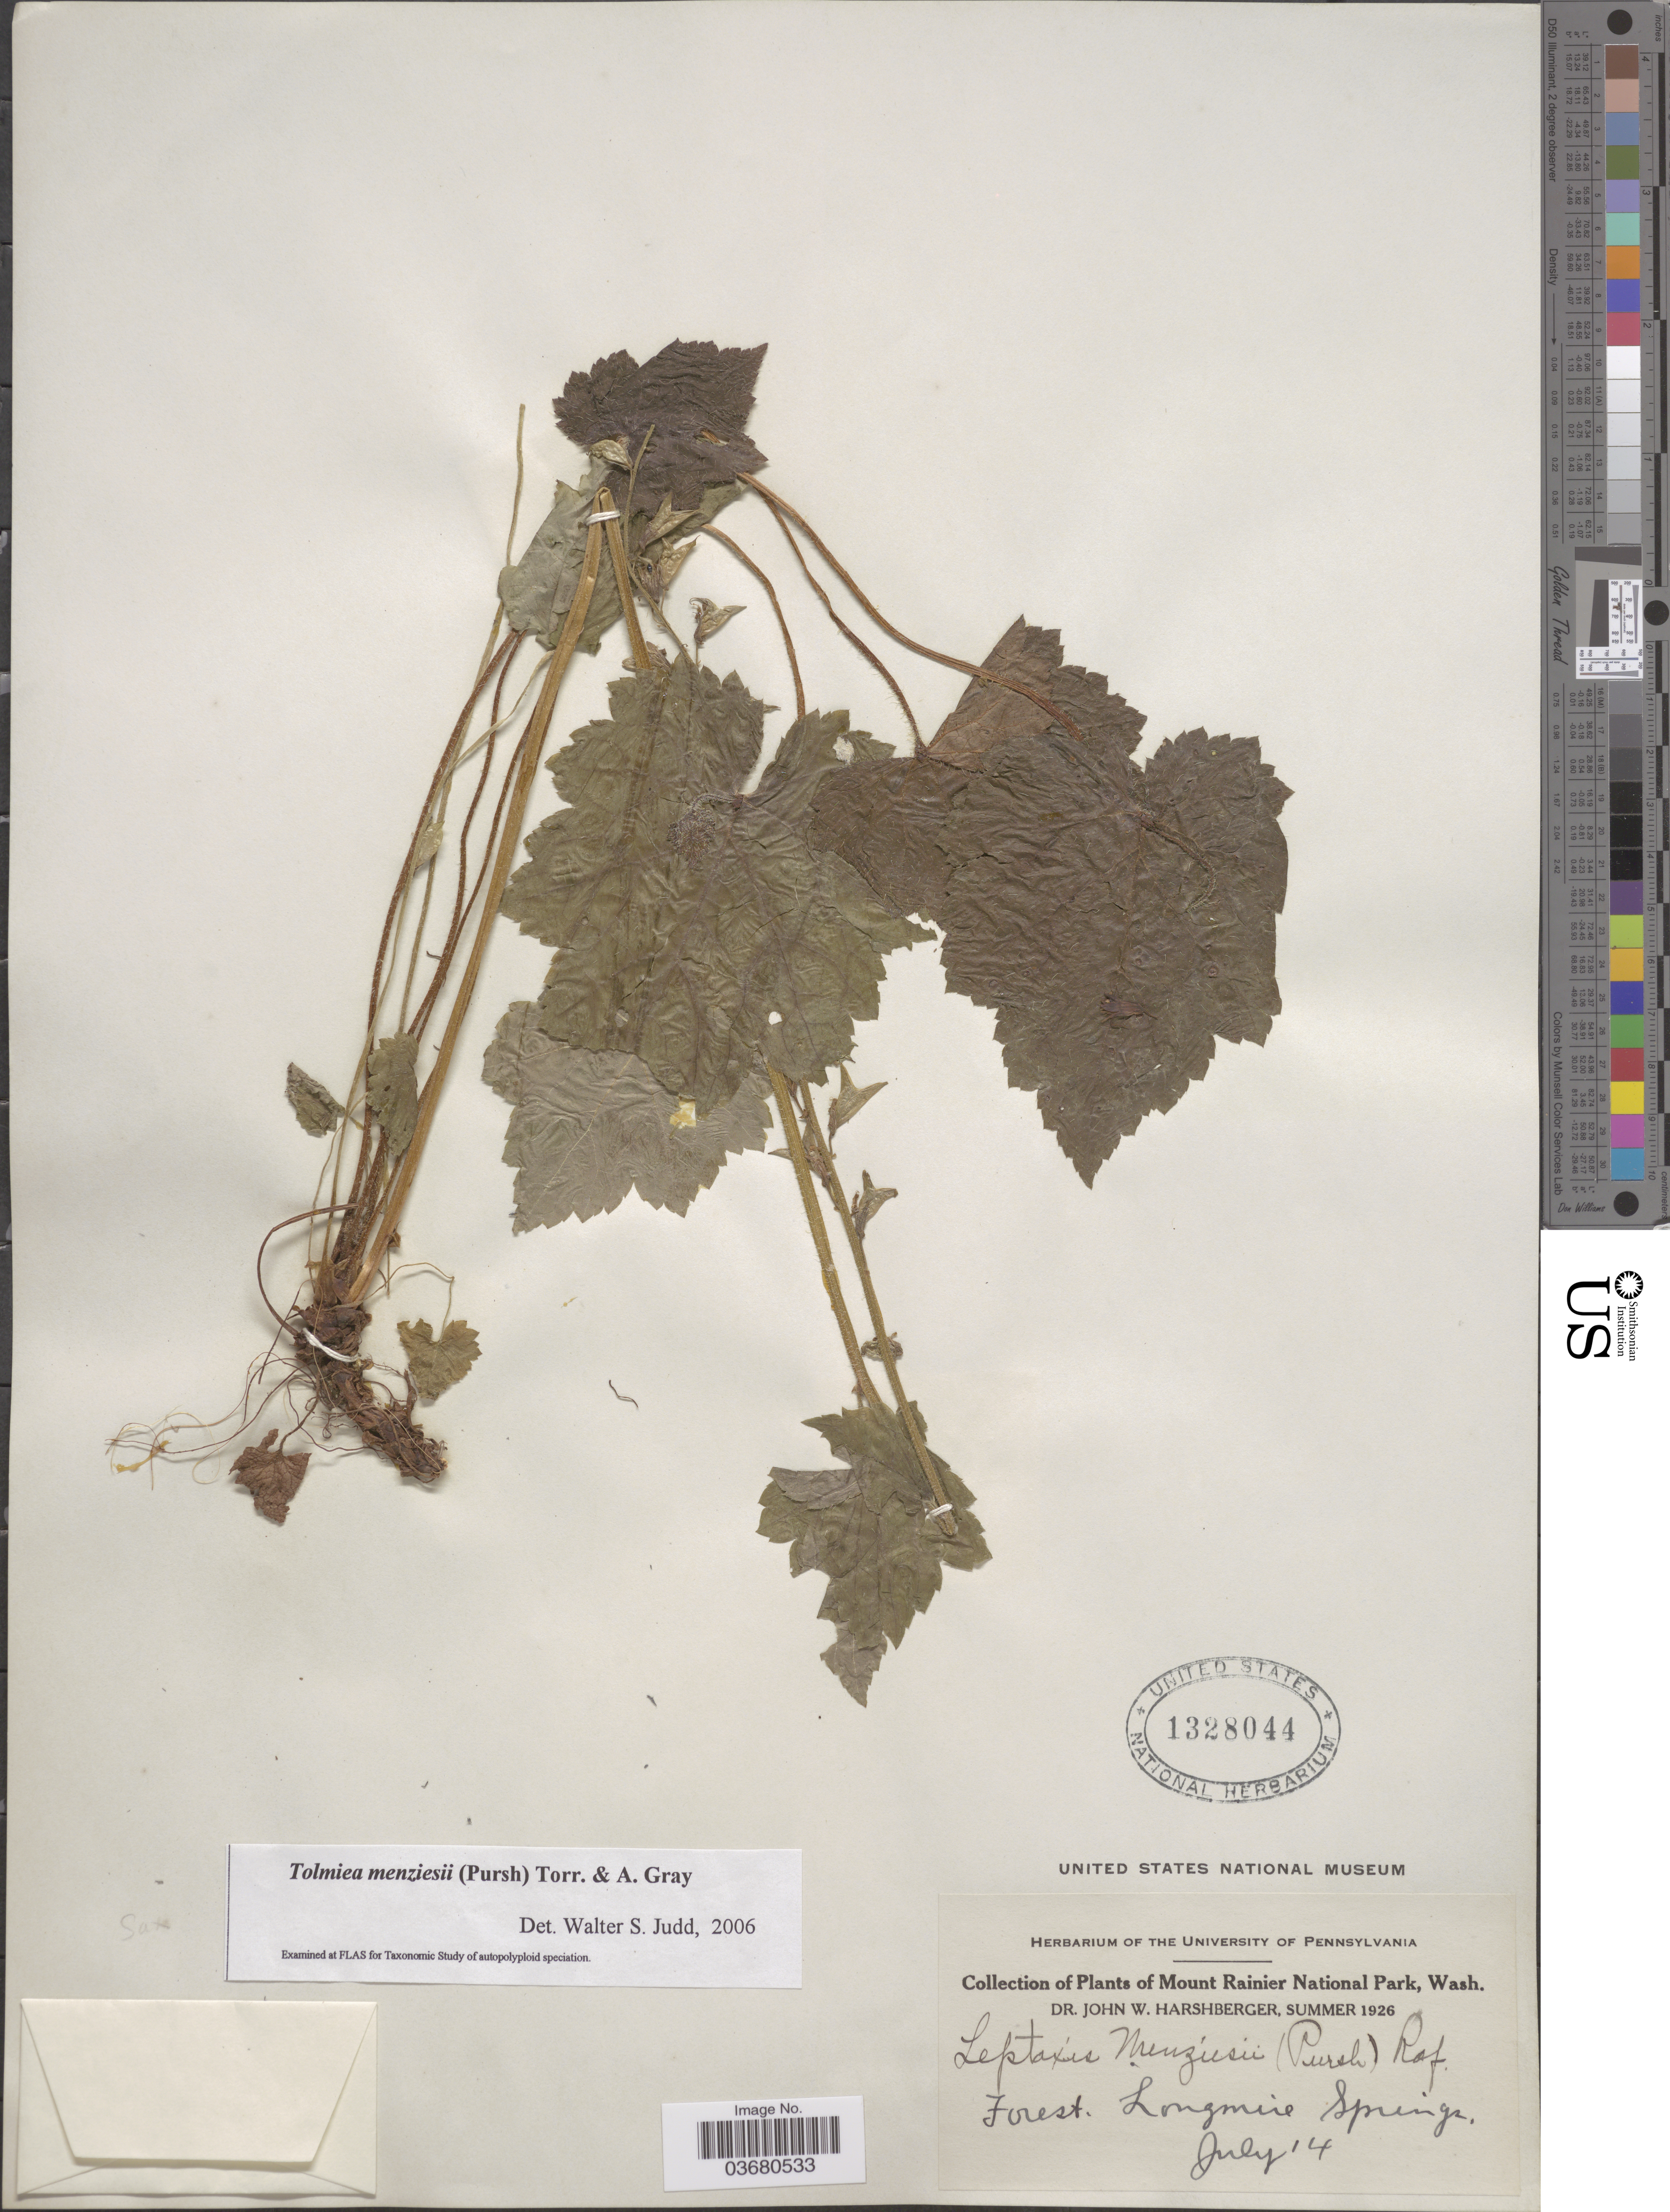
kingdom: Plantae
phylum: Tracheophyta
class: Magnoliopsida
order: Saxifragales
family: Saxifragaceae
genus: Tolmiea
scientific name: Tolmiea menziesii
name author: (Pursh) Torr. & A. Gray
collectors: J. W. Harshberger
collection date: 1926-07-14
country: United States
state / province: Washington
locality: Mount Rainier National Park. Forest. Longmine Springs.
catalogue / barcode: US 1328044